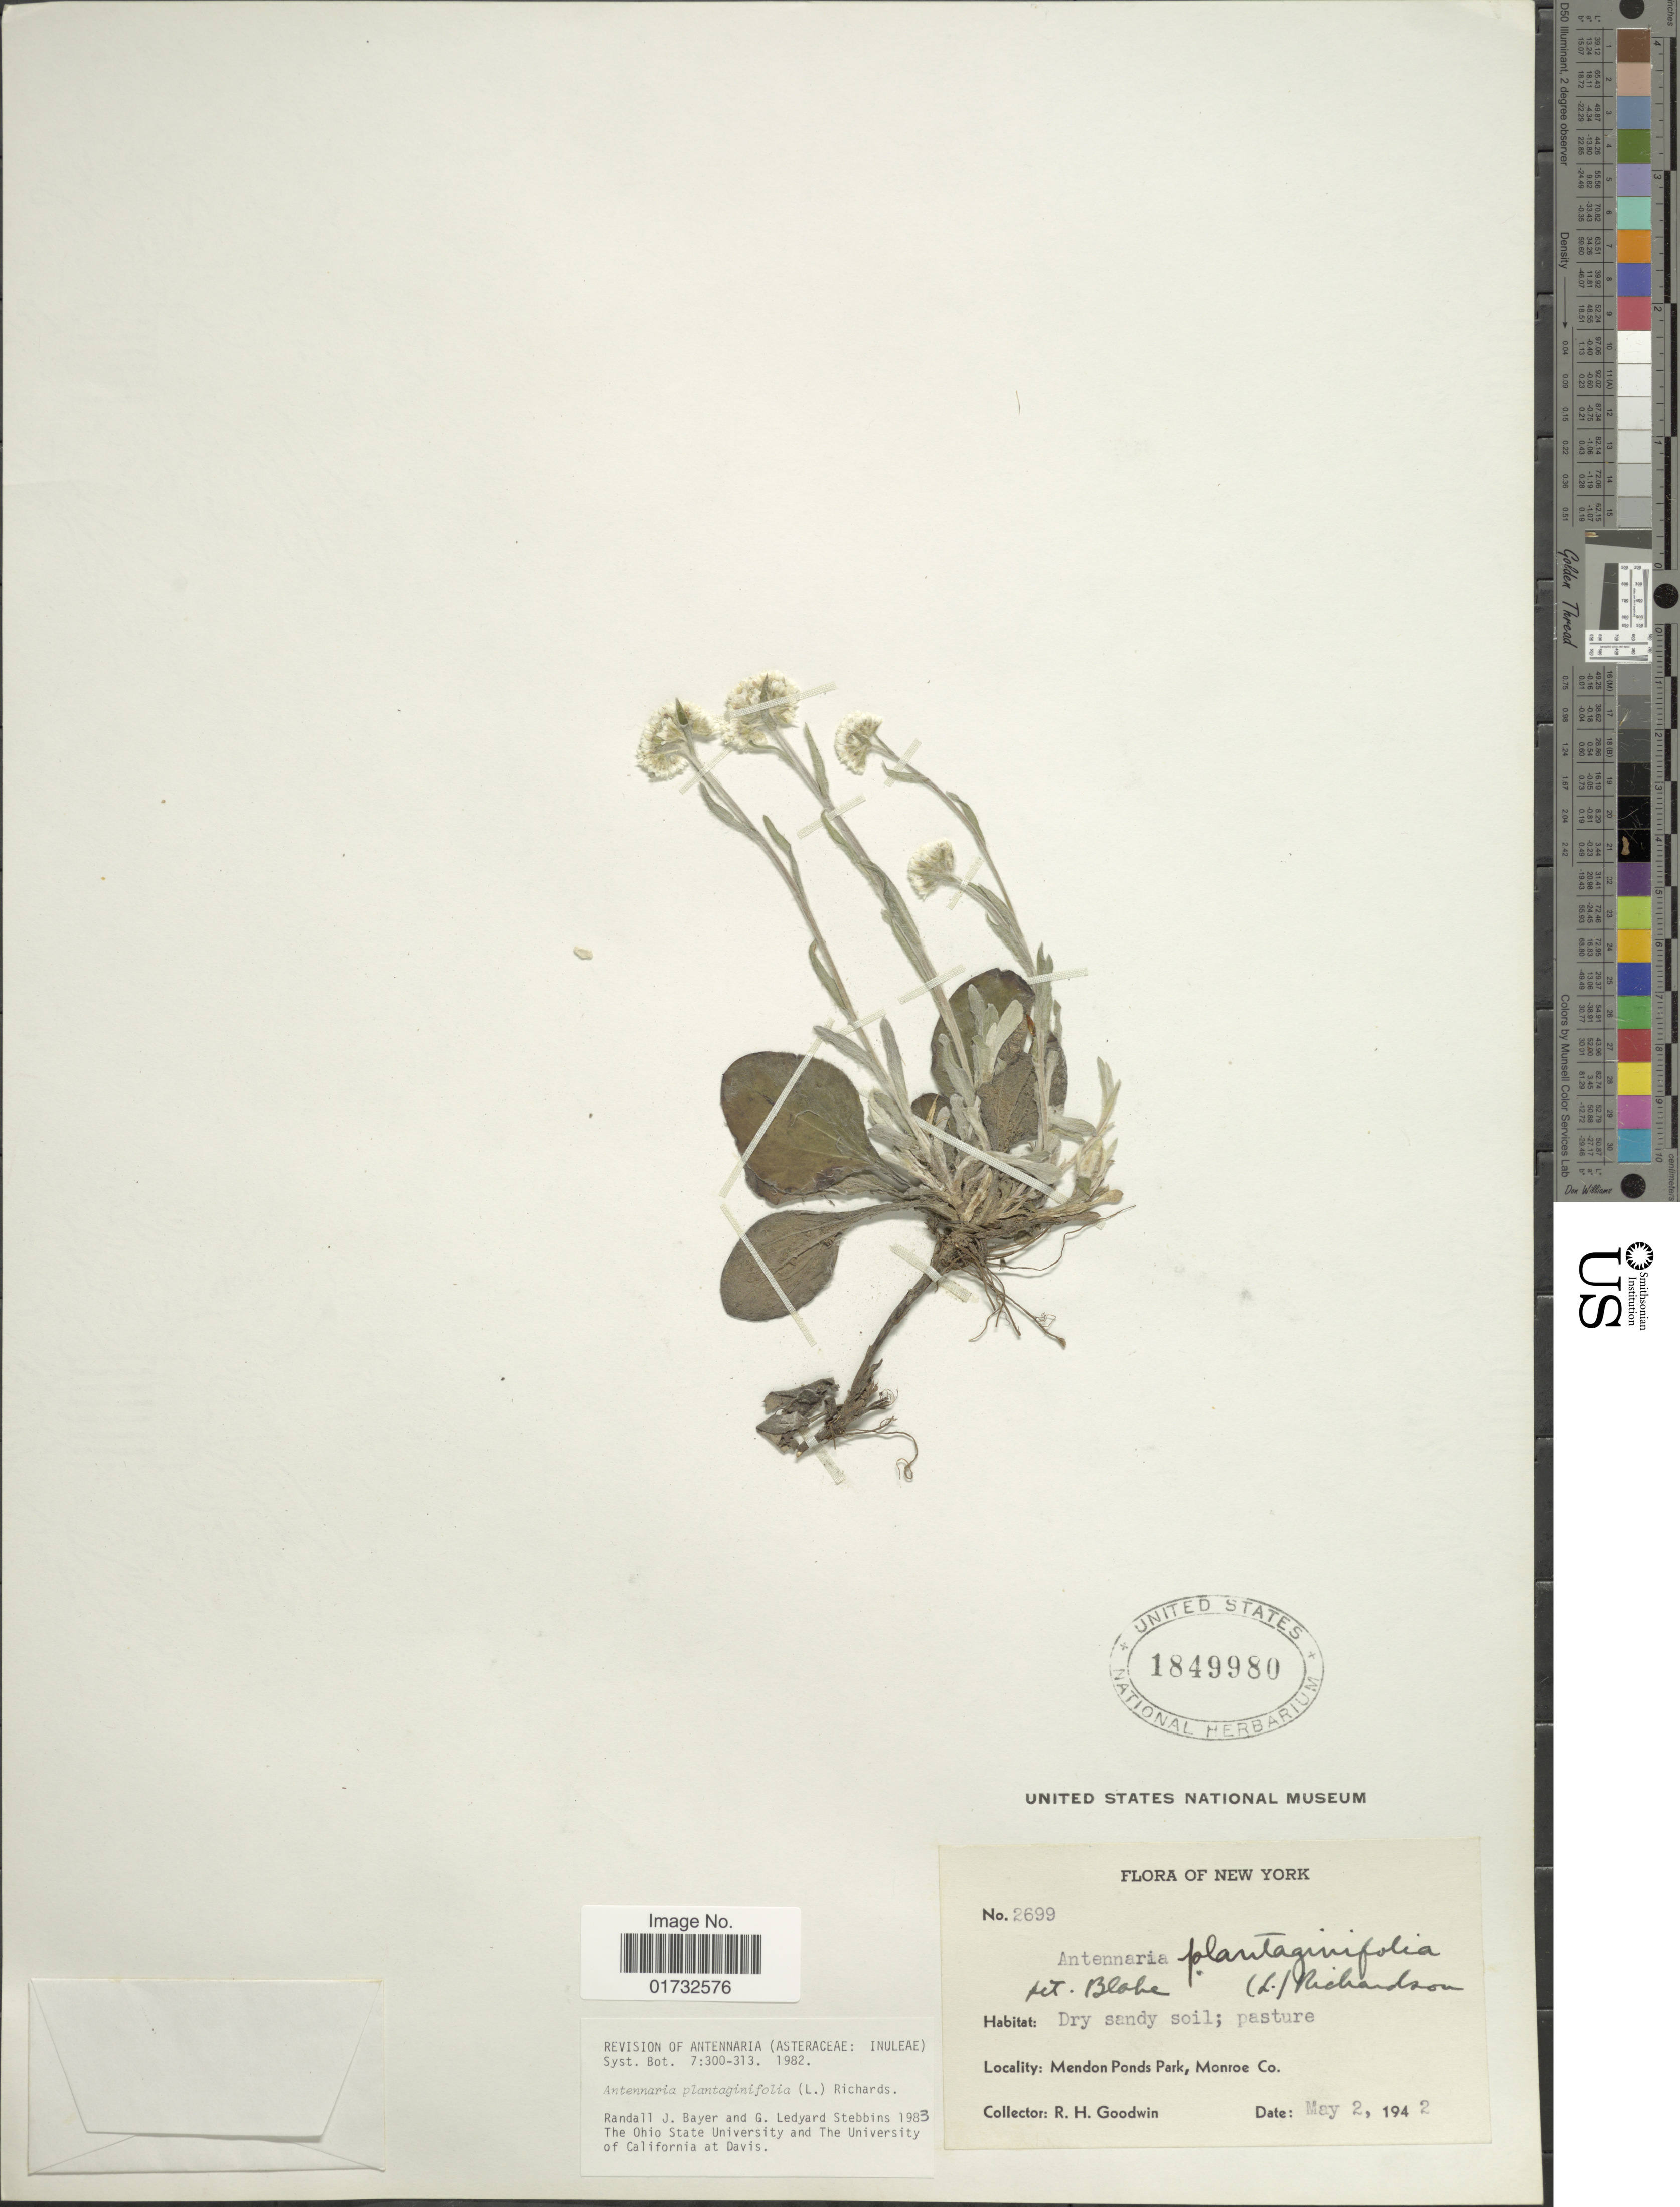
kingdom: Plantae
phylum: Tracheophyta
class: Magnoliopsida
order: Asterales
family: Asteraceae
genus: Antennaria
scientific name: Antennaria plantaginifolia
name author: (L.) Richardson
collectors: R. Goodwin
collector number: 2699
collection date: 1942-05-02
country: United States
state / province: New York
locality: Mendon Ponds Park, Monroe Co.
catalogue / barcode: US 1849980